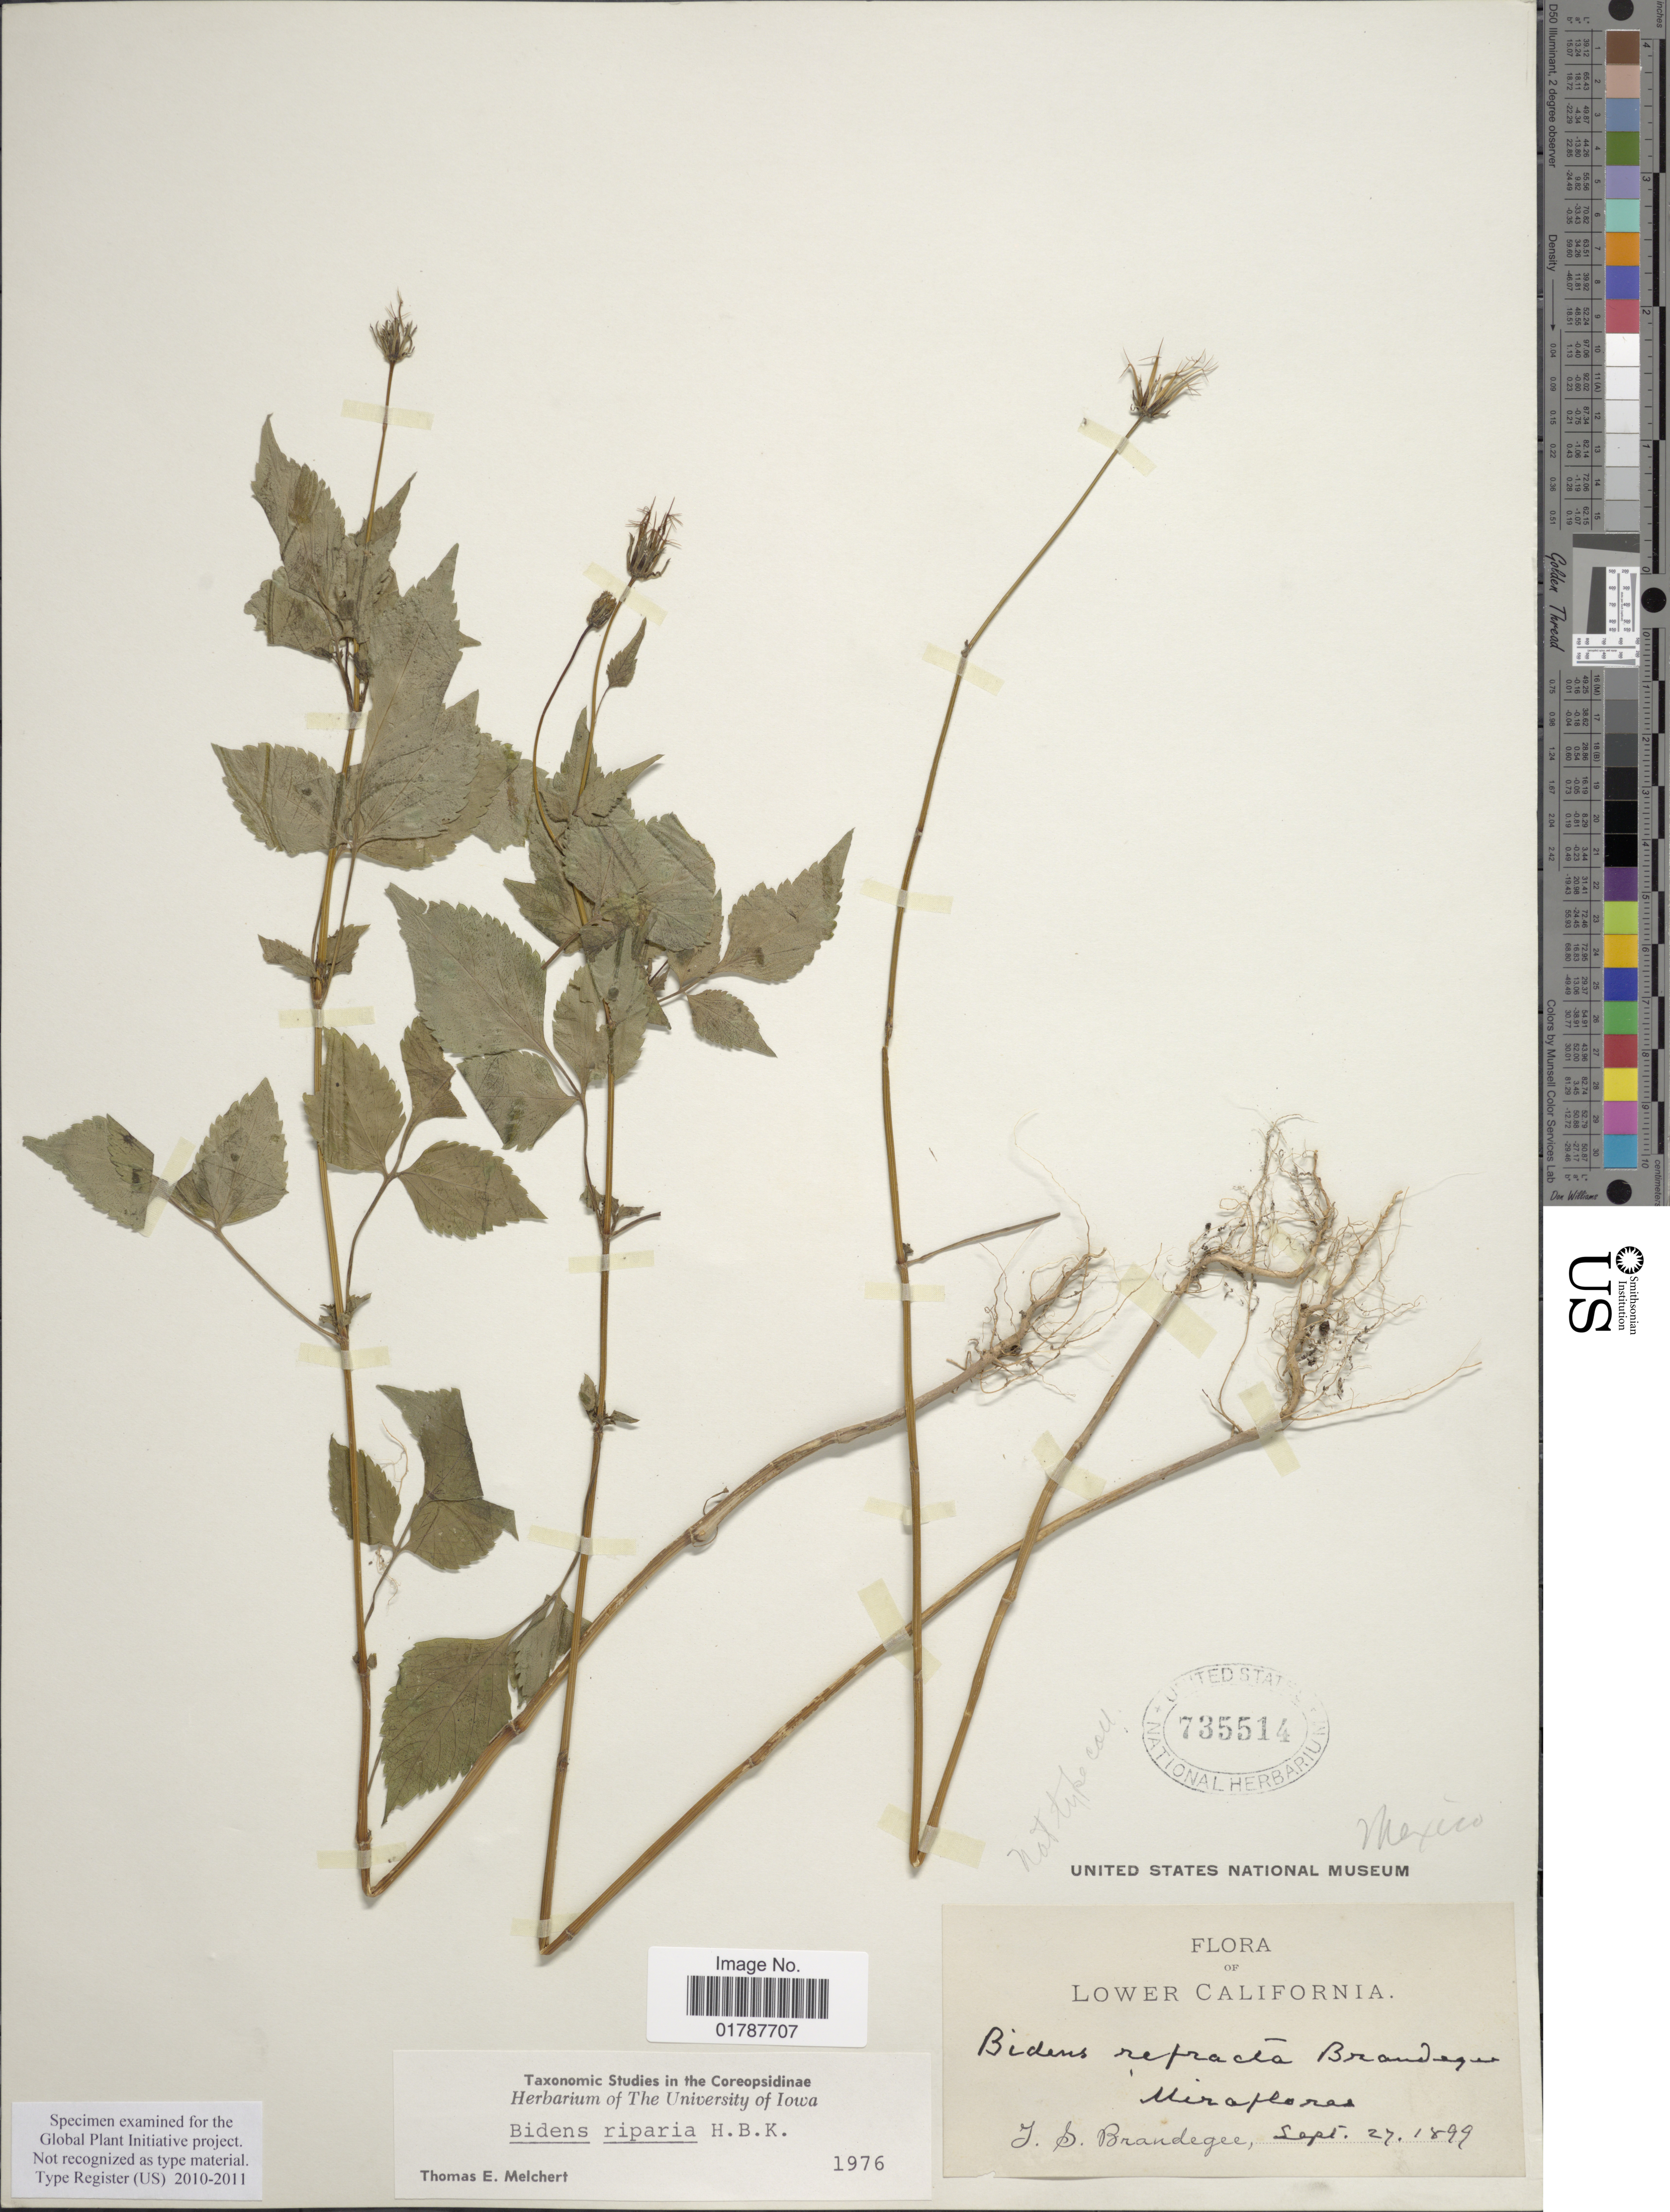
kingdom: Plantae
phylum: Tracheophyta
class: Magnoliopsida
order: Asterales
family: Asteraceae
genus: Bidens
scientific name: Bidens riparia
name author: Kunth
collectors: J. S. Brandegee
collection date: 1899-09-27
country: Mexico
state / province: Baja California Sur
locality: Miraflores, Lower California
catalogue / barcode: US 735514